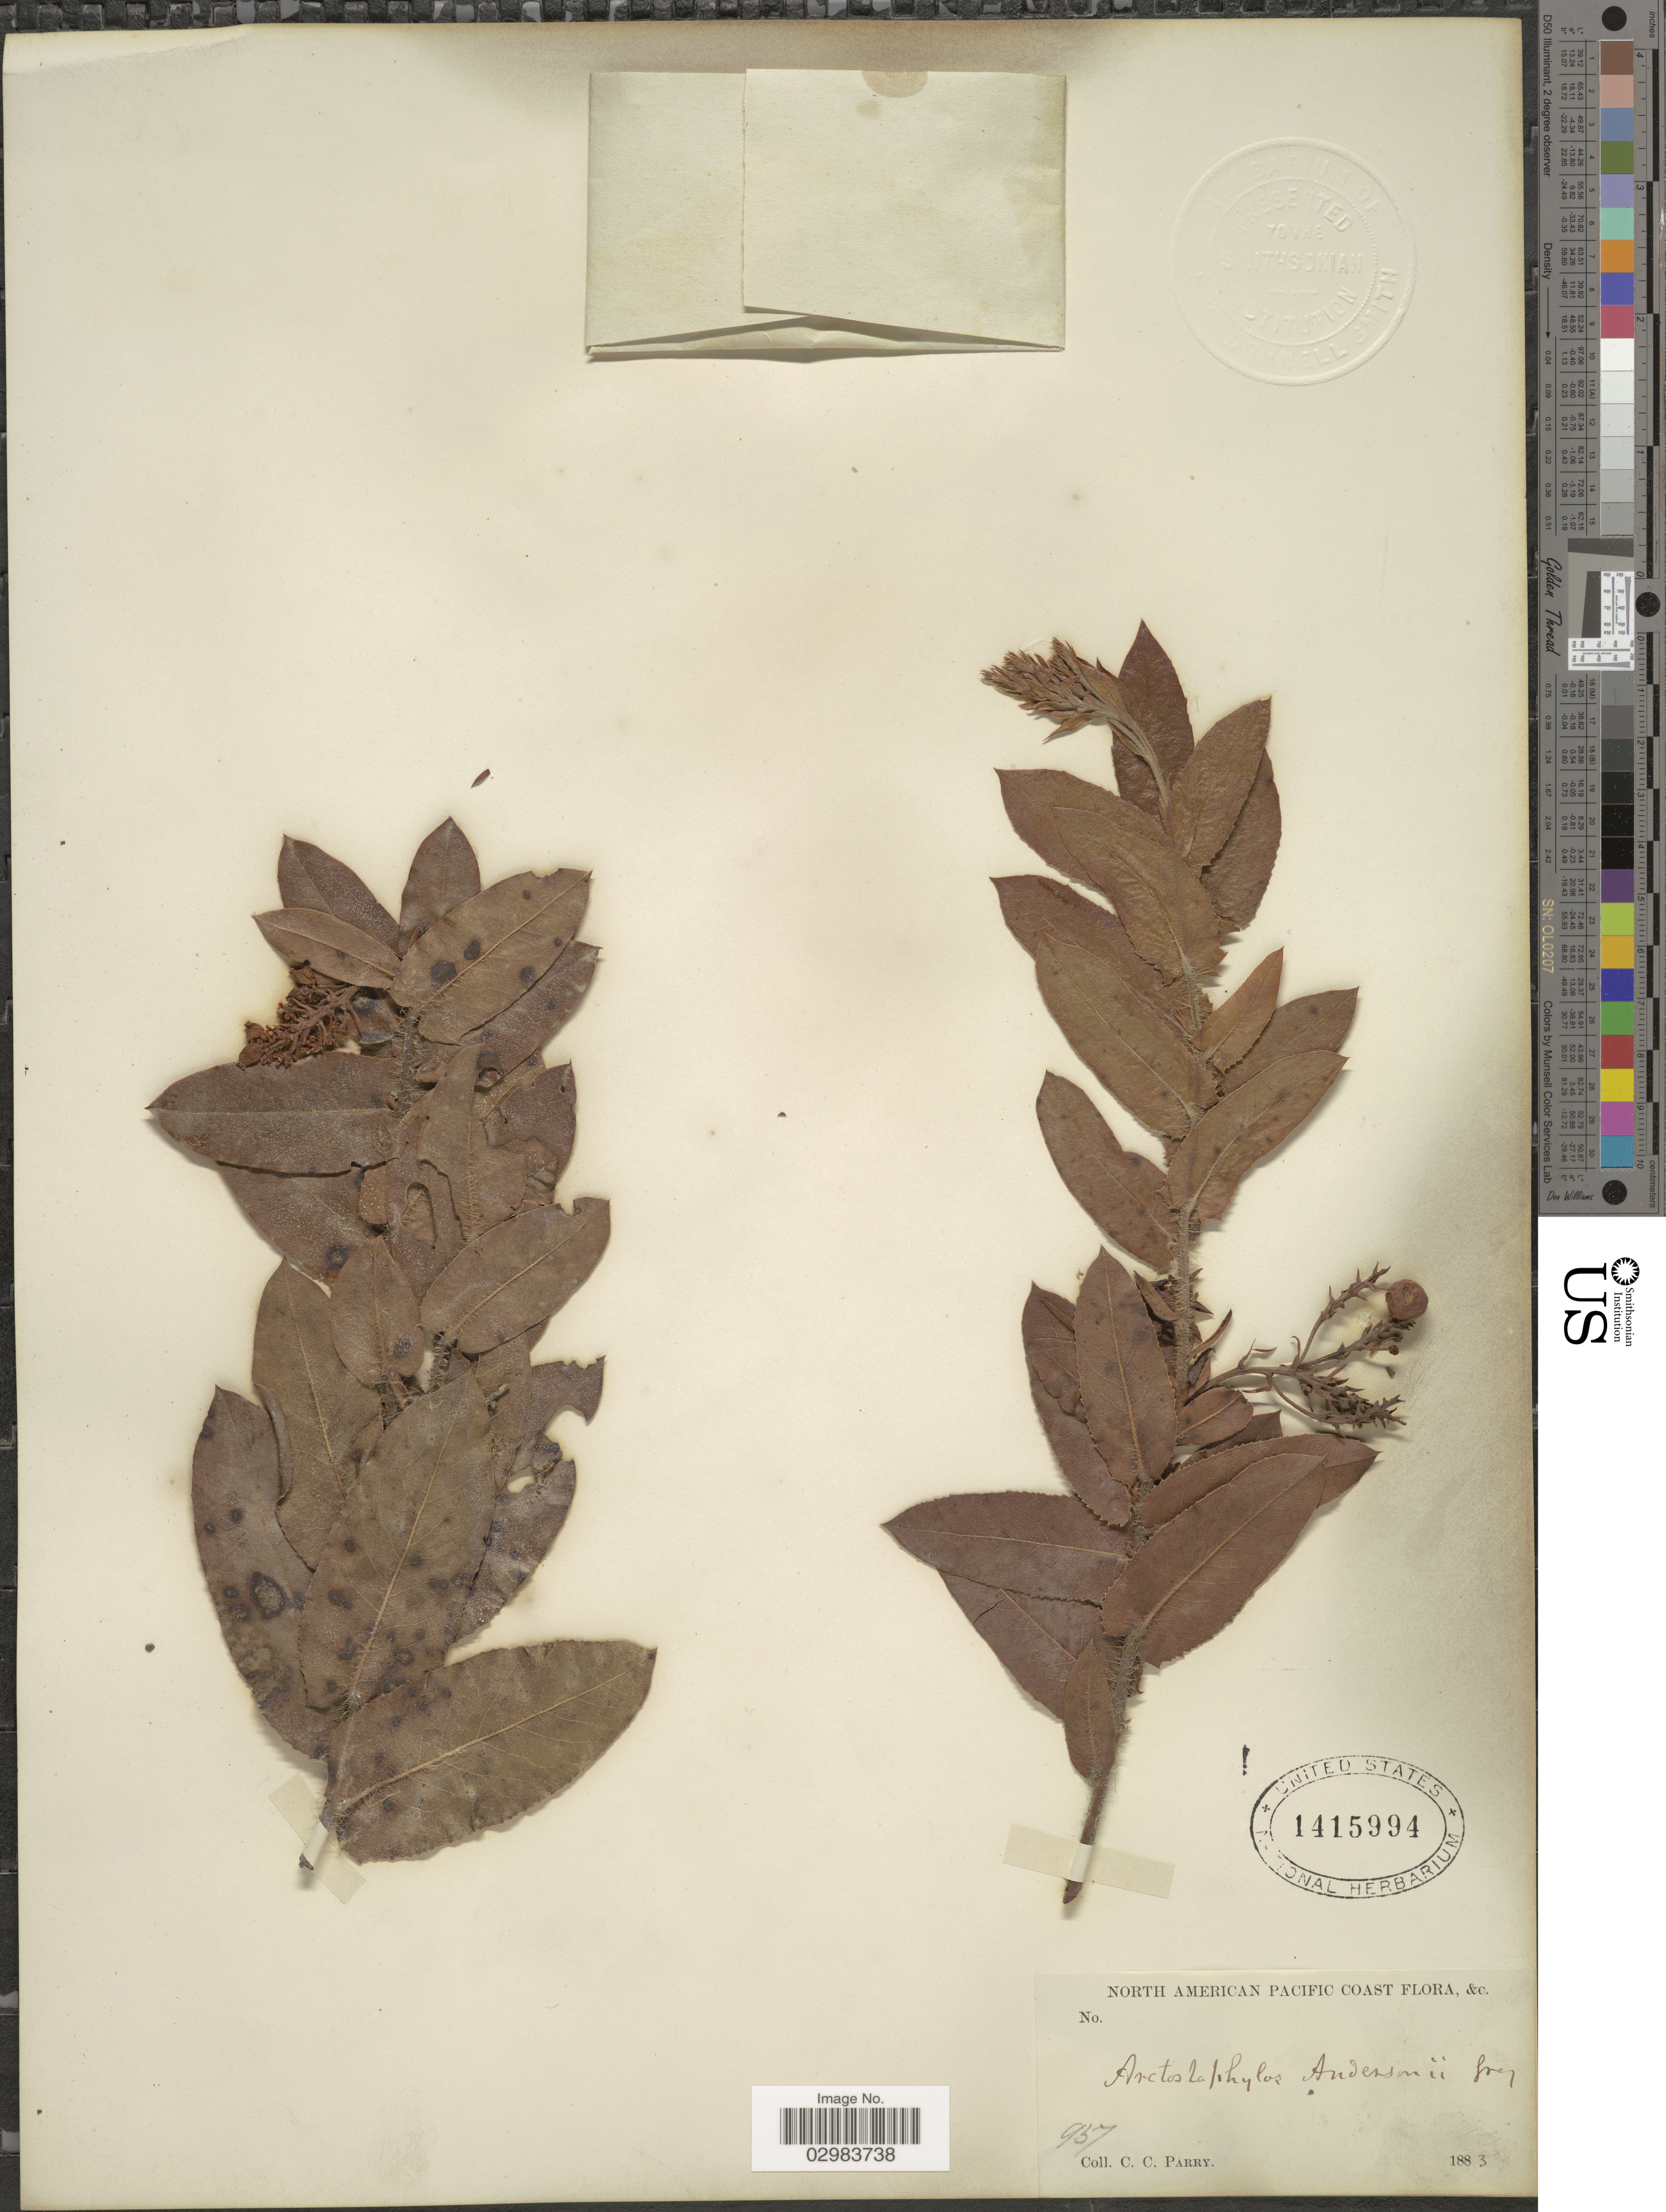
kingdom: Plantae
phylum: Tracheophyta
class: Magnoliopsida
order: Ericales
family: Ericaceae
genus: Arctostaphylos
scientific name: Arctostaphylos andersonii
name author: A. Gray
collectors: C. C. Parry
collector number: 957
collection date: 1883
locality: North American Pacific Coast.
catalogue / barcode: US 1415994